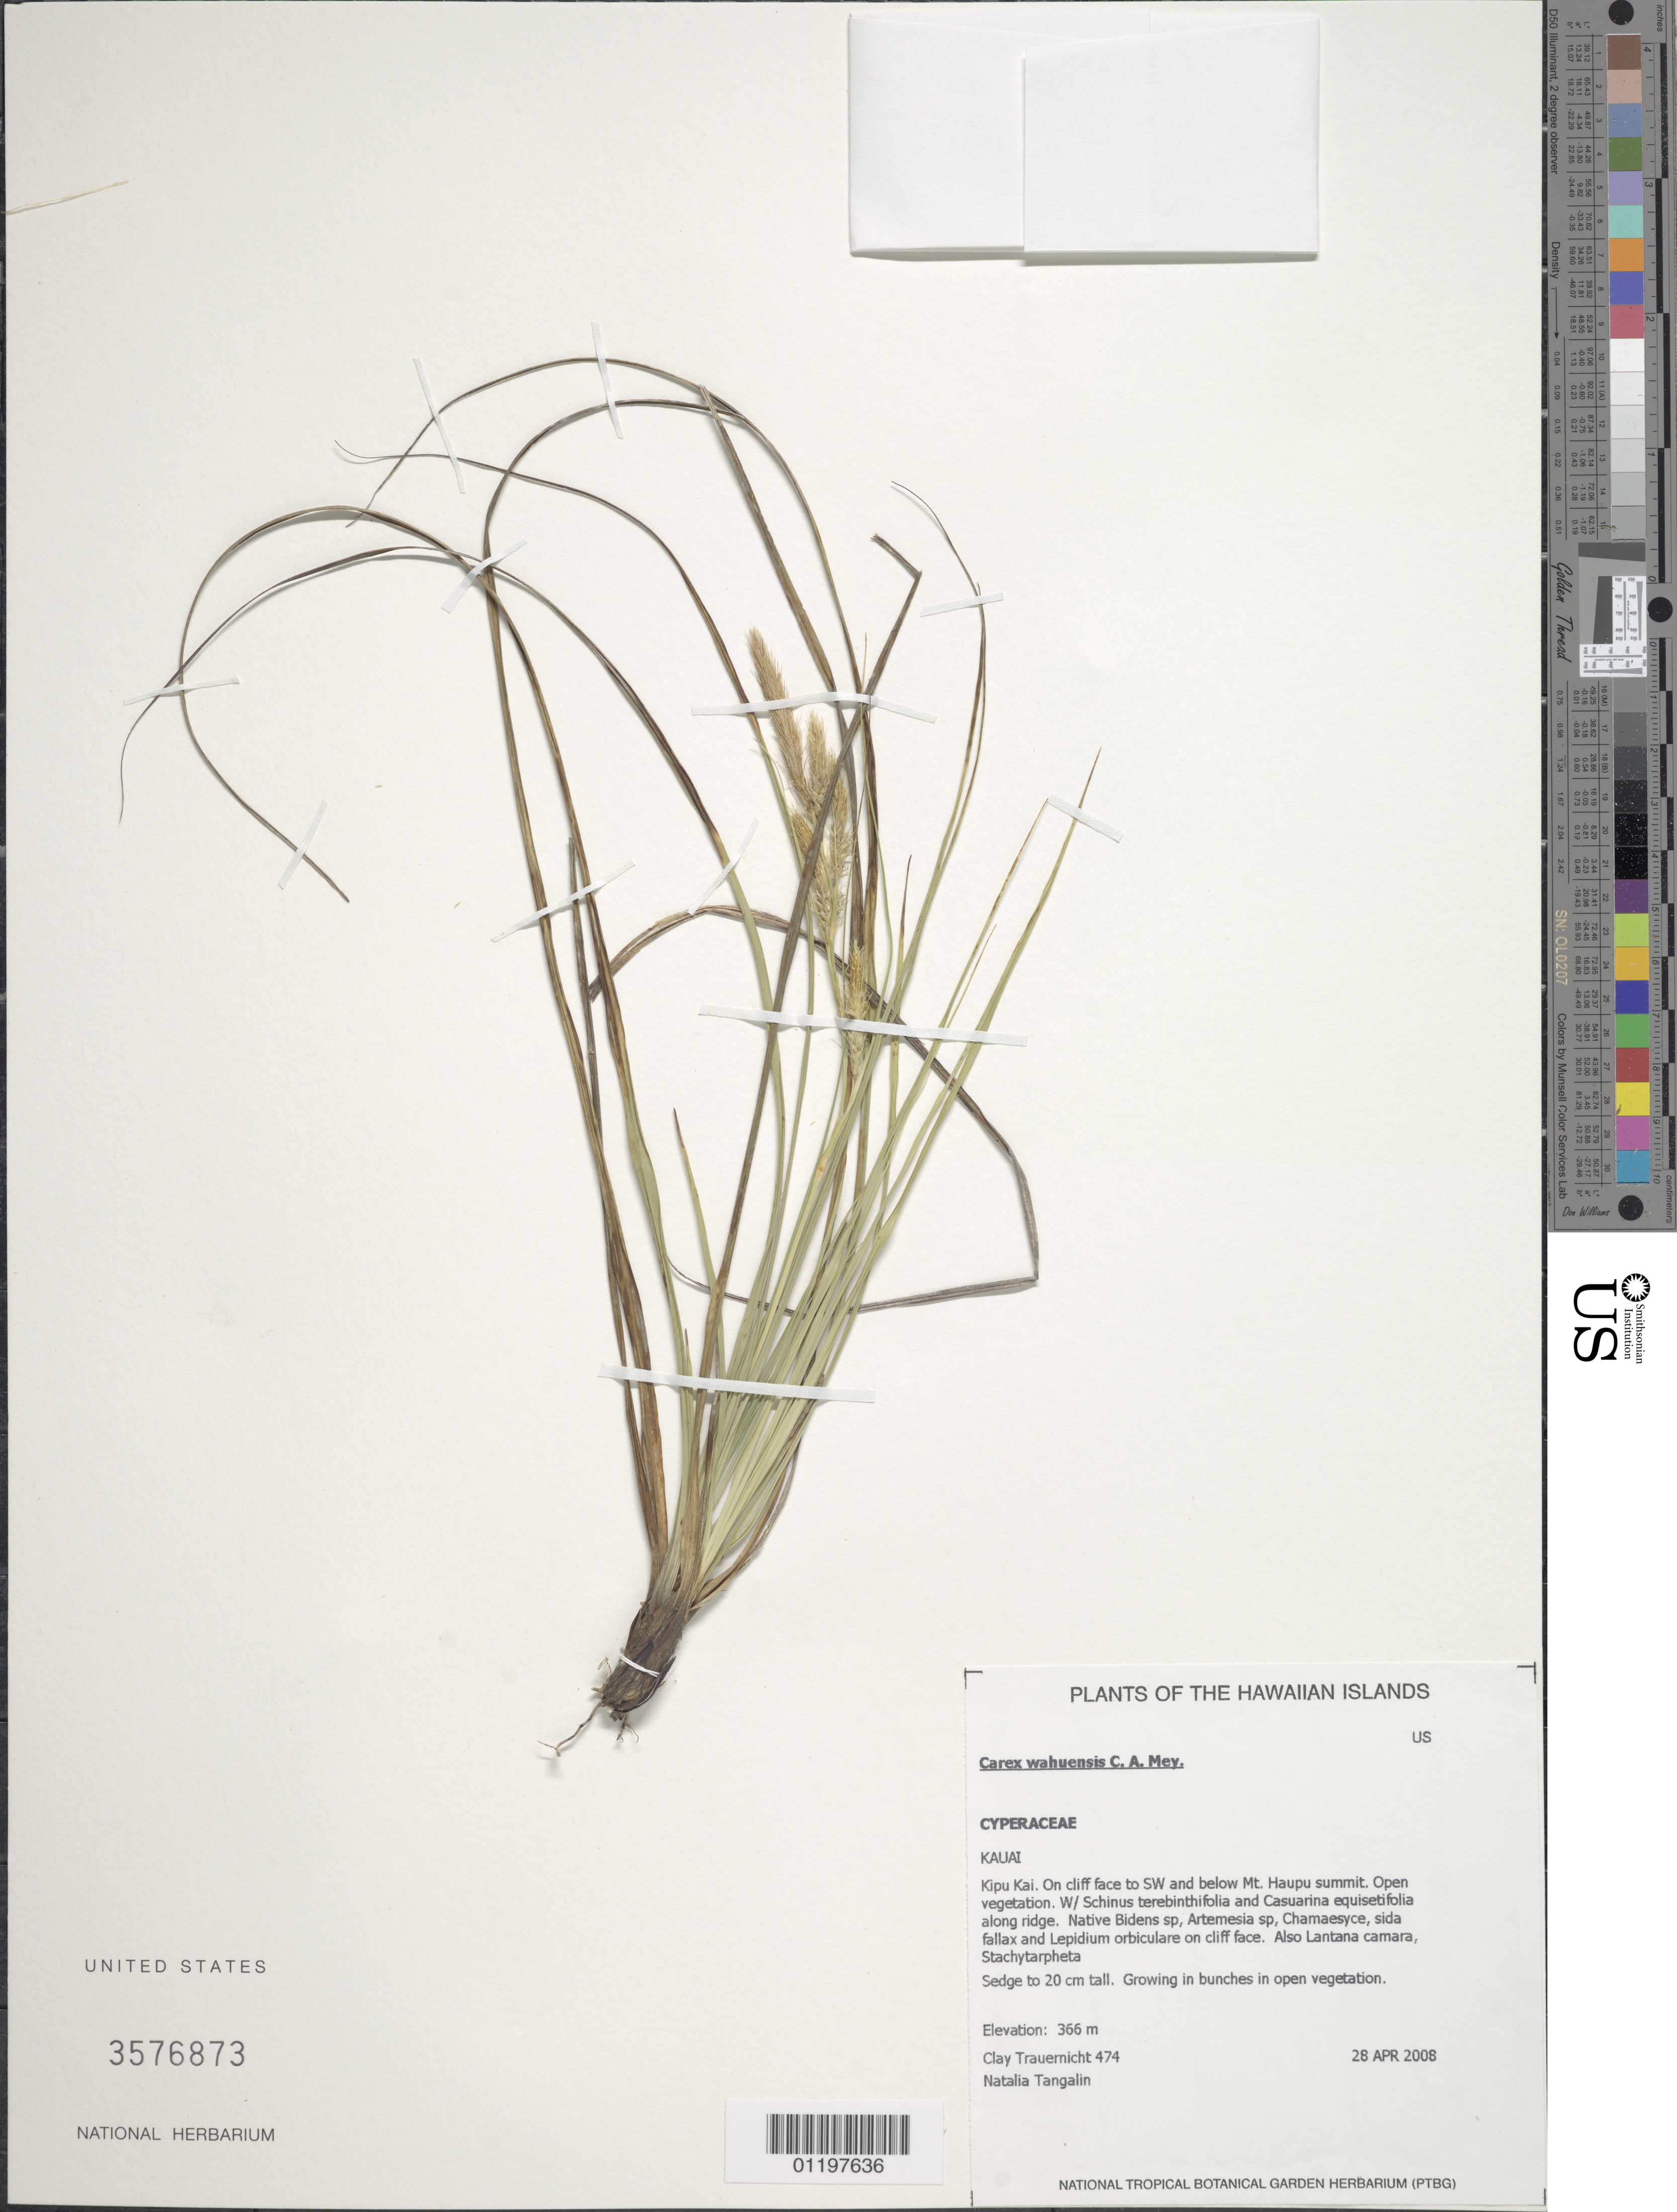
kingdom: Plantae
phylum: Tracheophyta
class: Liliopsida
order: Poales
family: Cyperaceae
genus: Carex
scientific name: Carex wahuensis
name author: C.A. Mey.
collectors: C. Trauernicht & N. Tangalin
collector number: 474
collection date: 2008-04-28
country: United States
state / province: Hawaii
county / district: Kauai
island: Kaua'i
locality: Kipu Kai, on cliff face to SW and below Mt. Haupu summit.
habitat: Open roadside.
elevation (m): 366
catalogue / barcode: US 3576873A